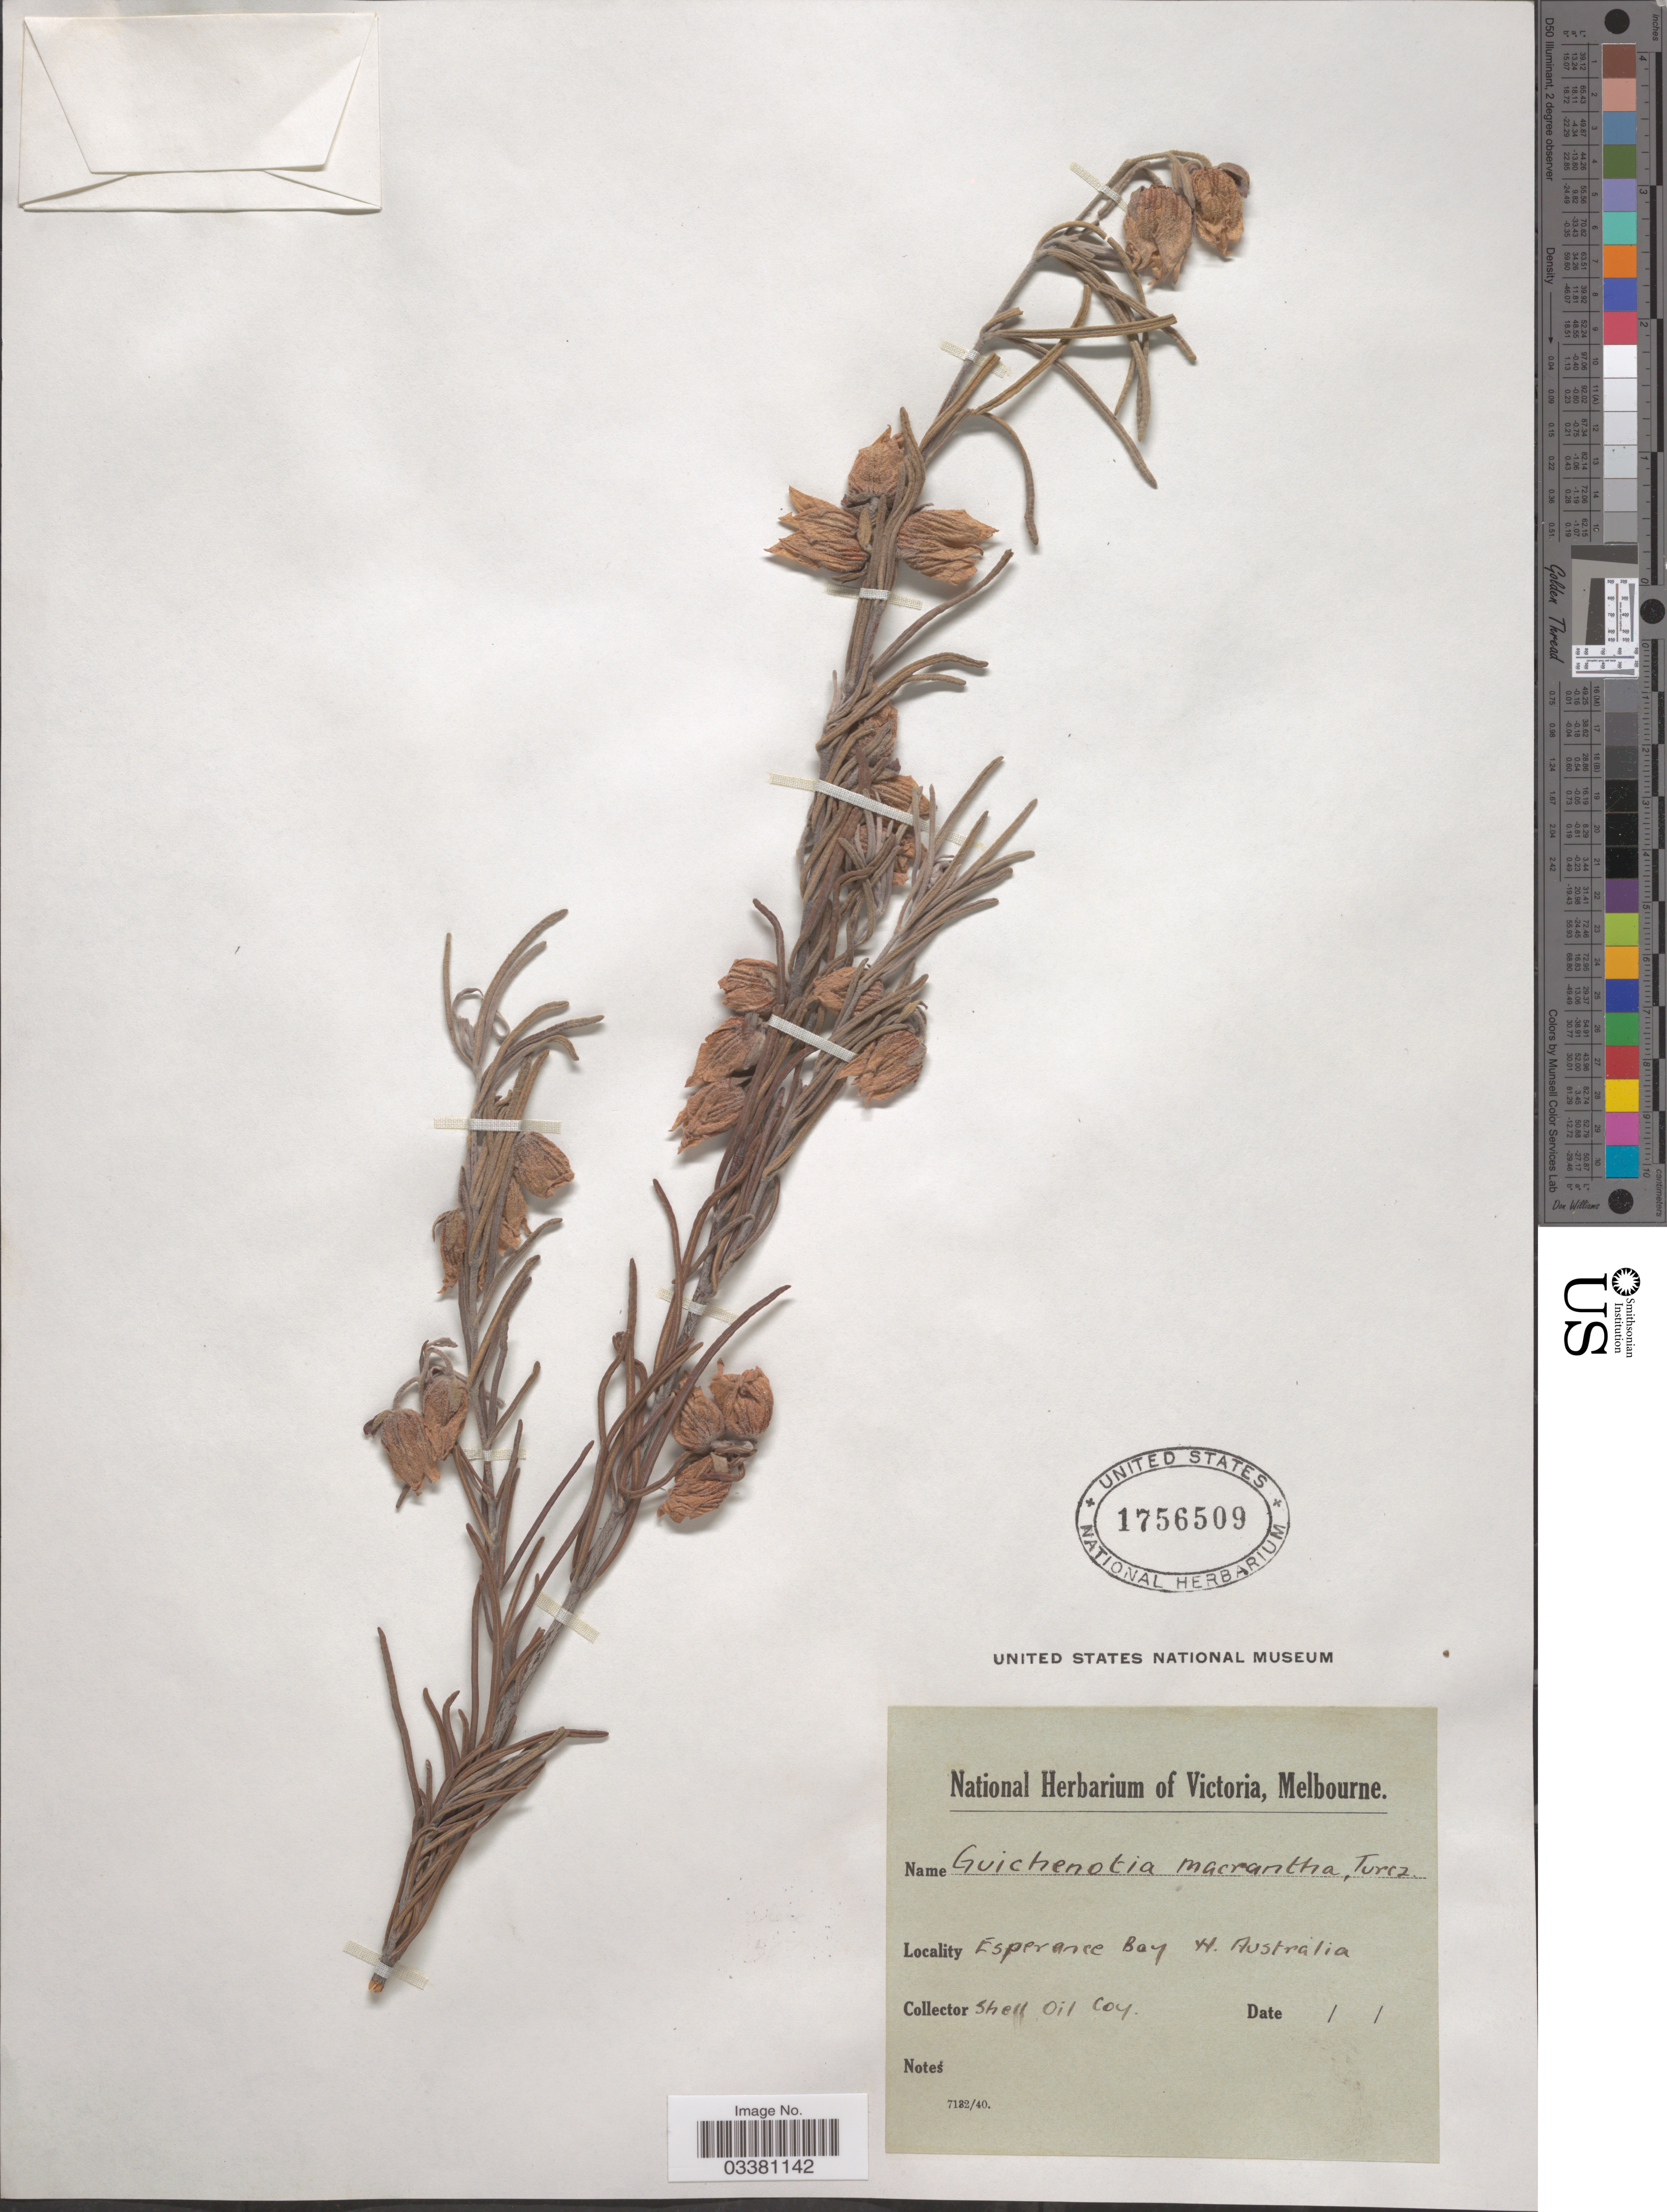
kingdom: Plantae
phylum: Tracheophyta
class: Magnoliopsida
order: Malvales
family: Malvaceae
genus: Guichenotia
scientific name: Guichenotia macrantha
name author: Turcz.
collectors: Shell Oil Corp.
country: Australia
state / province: Western Australia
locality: Esperance Bay.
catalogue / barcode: US 1756509